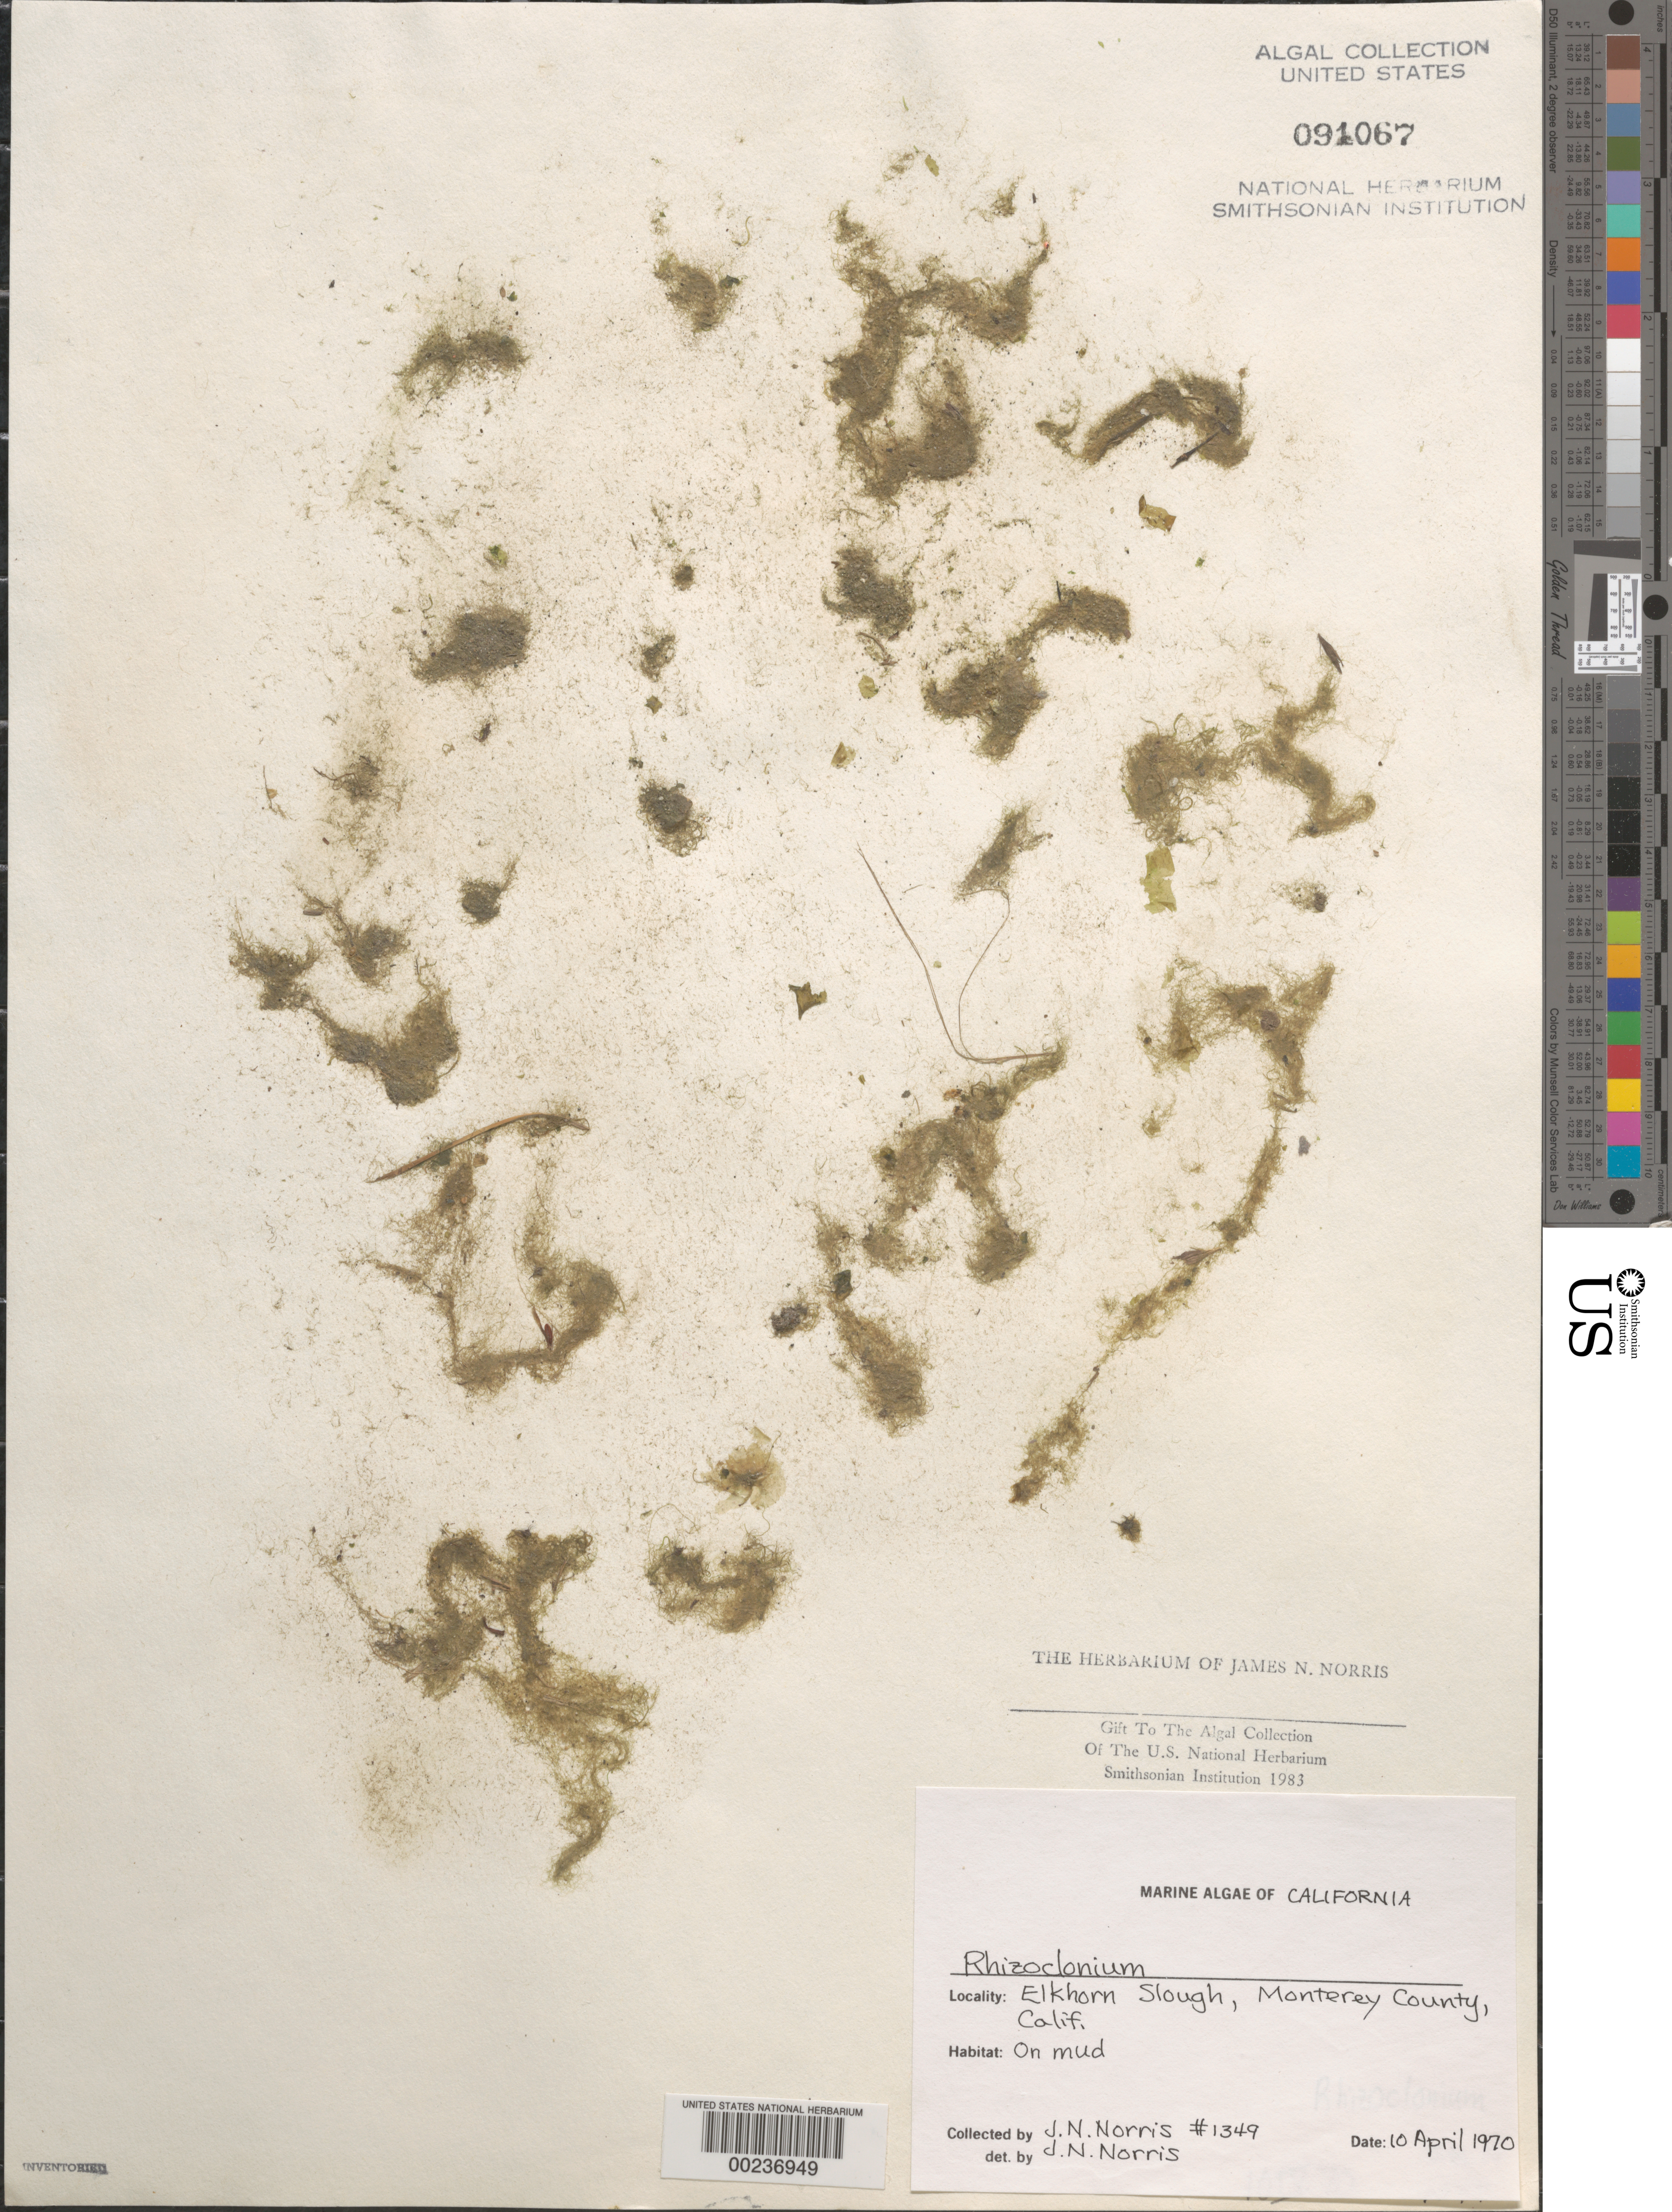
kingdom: Plantae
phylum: Chlorophyta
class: Ulvophyceae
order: Cladophorales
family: Cladophoraceae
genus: Rhizoclonium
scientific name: Rhizoclonium sp.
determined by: Norris, James N.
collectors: J. N. Norris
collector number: JN-1349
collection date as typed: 10 Apr 1970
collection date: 1970-04-10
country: United States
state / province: California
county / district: Monterey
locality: Elkhorn Slough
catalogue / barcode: US 91067